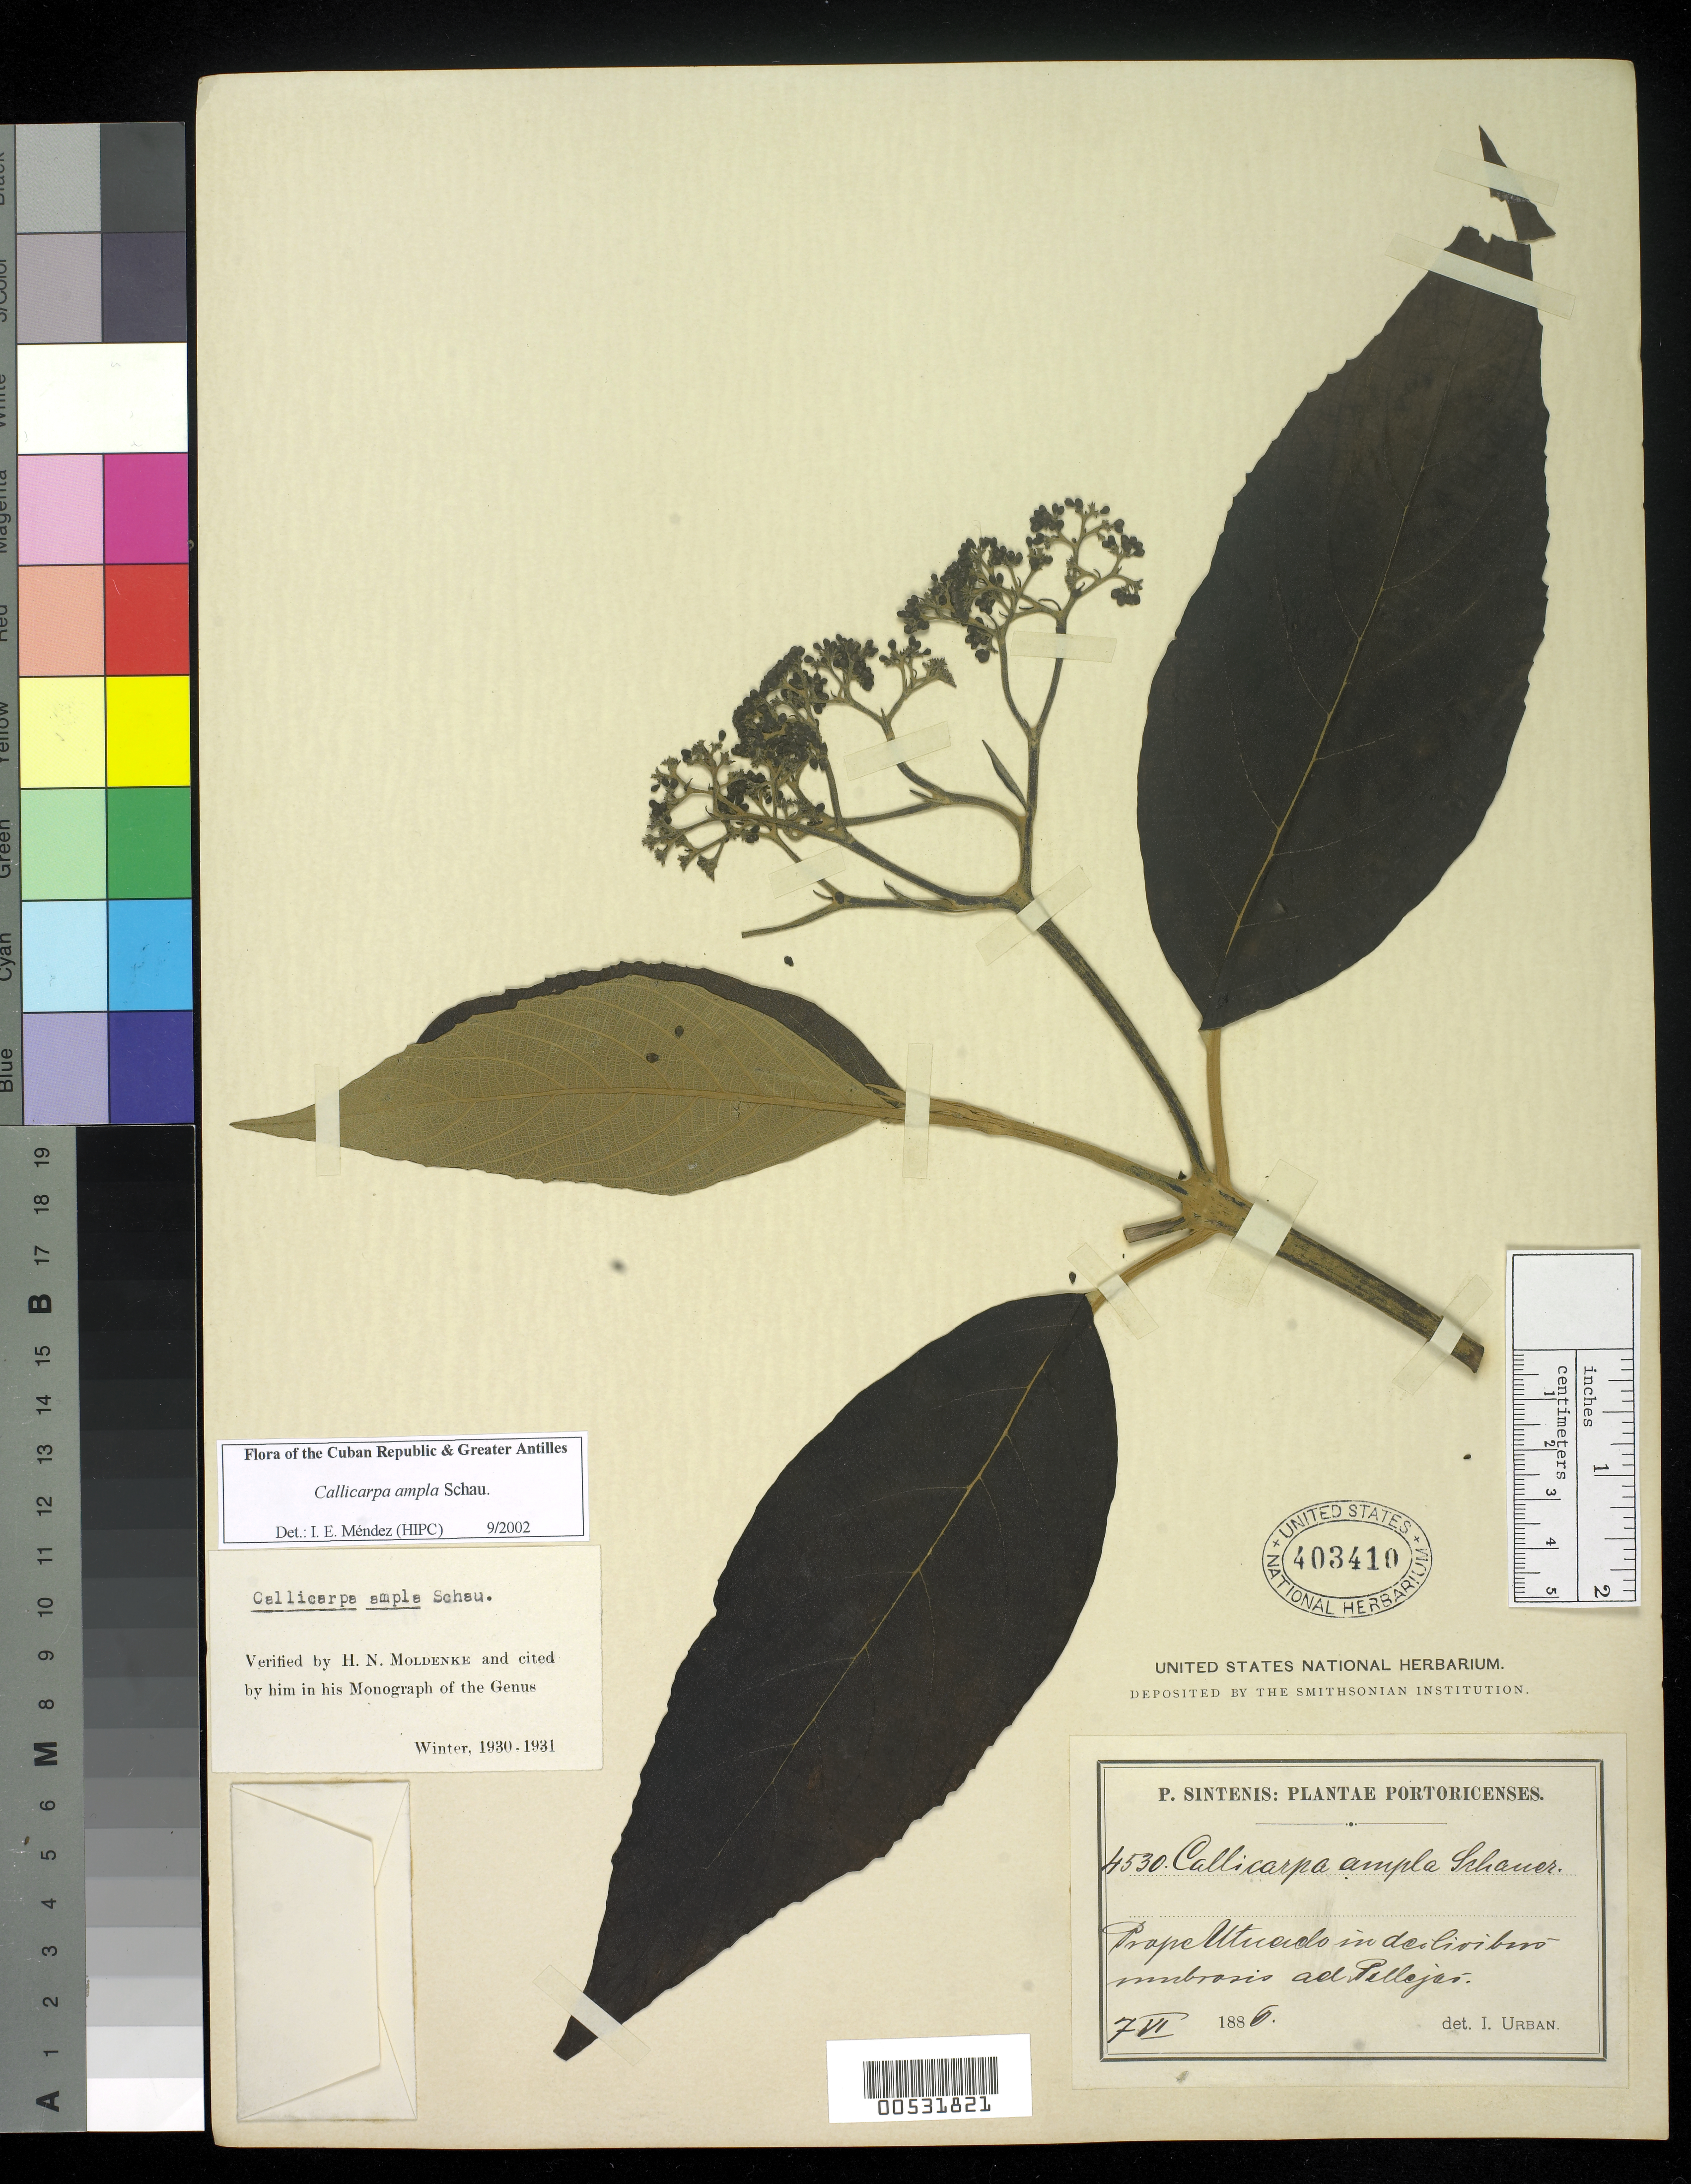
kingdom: Plantae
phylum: Tracheophyta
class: Magnoliopsida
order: Lamiales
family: Lamiaceae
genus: Callicarpa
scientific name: Callicarpa ampla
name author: Schauer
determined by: Moldenke, H. N.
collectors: I. Urban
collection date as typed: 1880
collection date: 1880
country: United States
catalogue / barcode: US 403410